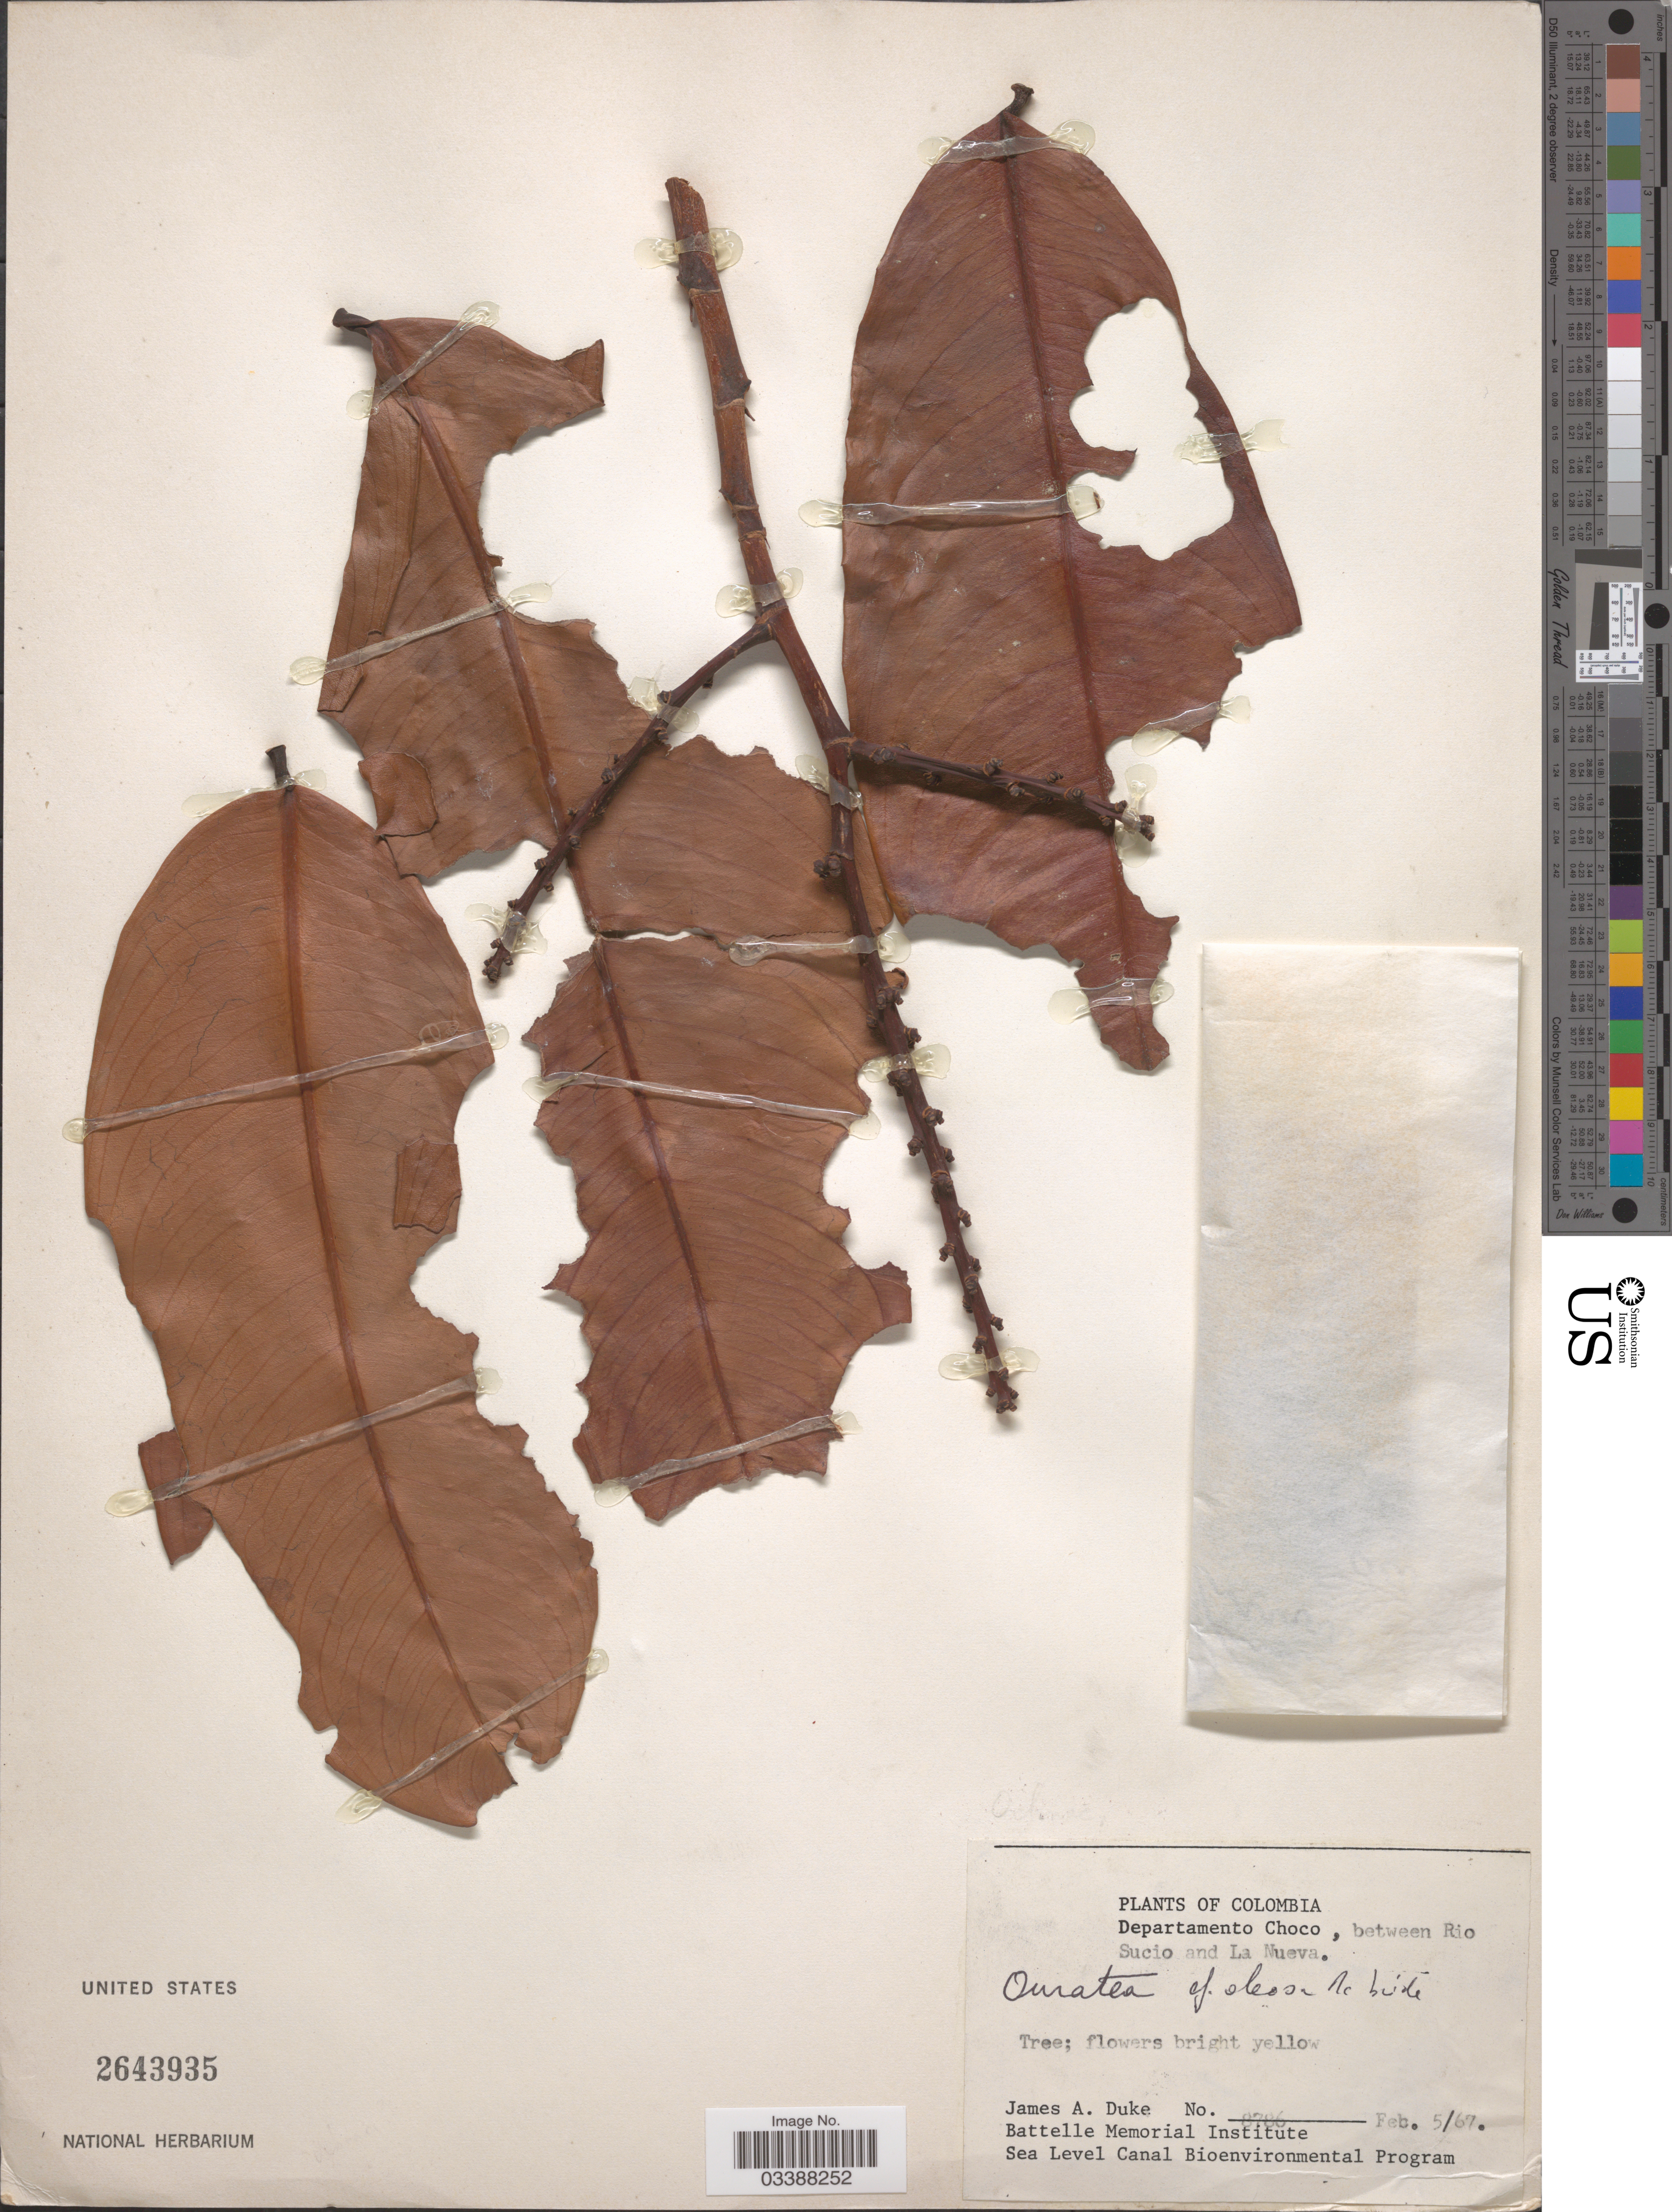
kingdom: Plantae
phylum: Tracheophyta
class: Magnoliopsida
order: Malpighiales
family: Ochnaceae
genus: Ouratea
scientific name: Ouratea oleosa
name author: J.F. Macbr.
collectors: J. A. Duke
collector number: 8786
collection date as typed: Transcribed d/m/y: 5/2/67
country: Colombia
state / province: Chocó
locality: Departamento Choco, between Rio Sucio and La Nueva.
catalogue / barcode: US 2643935